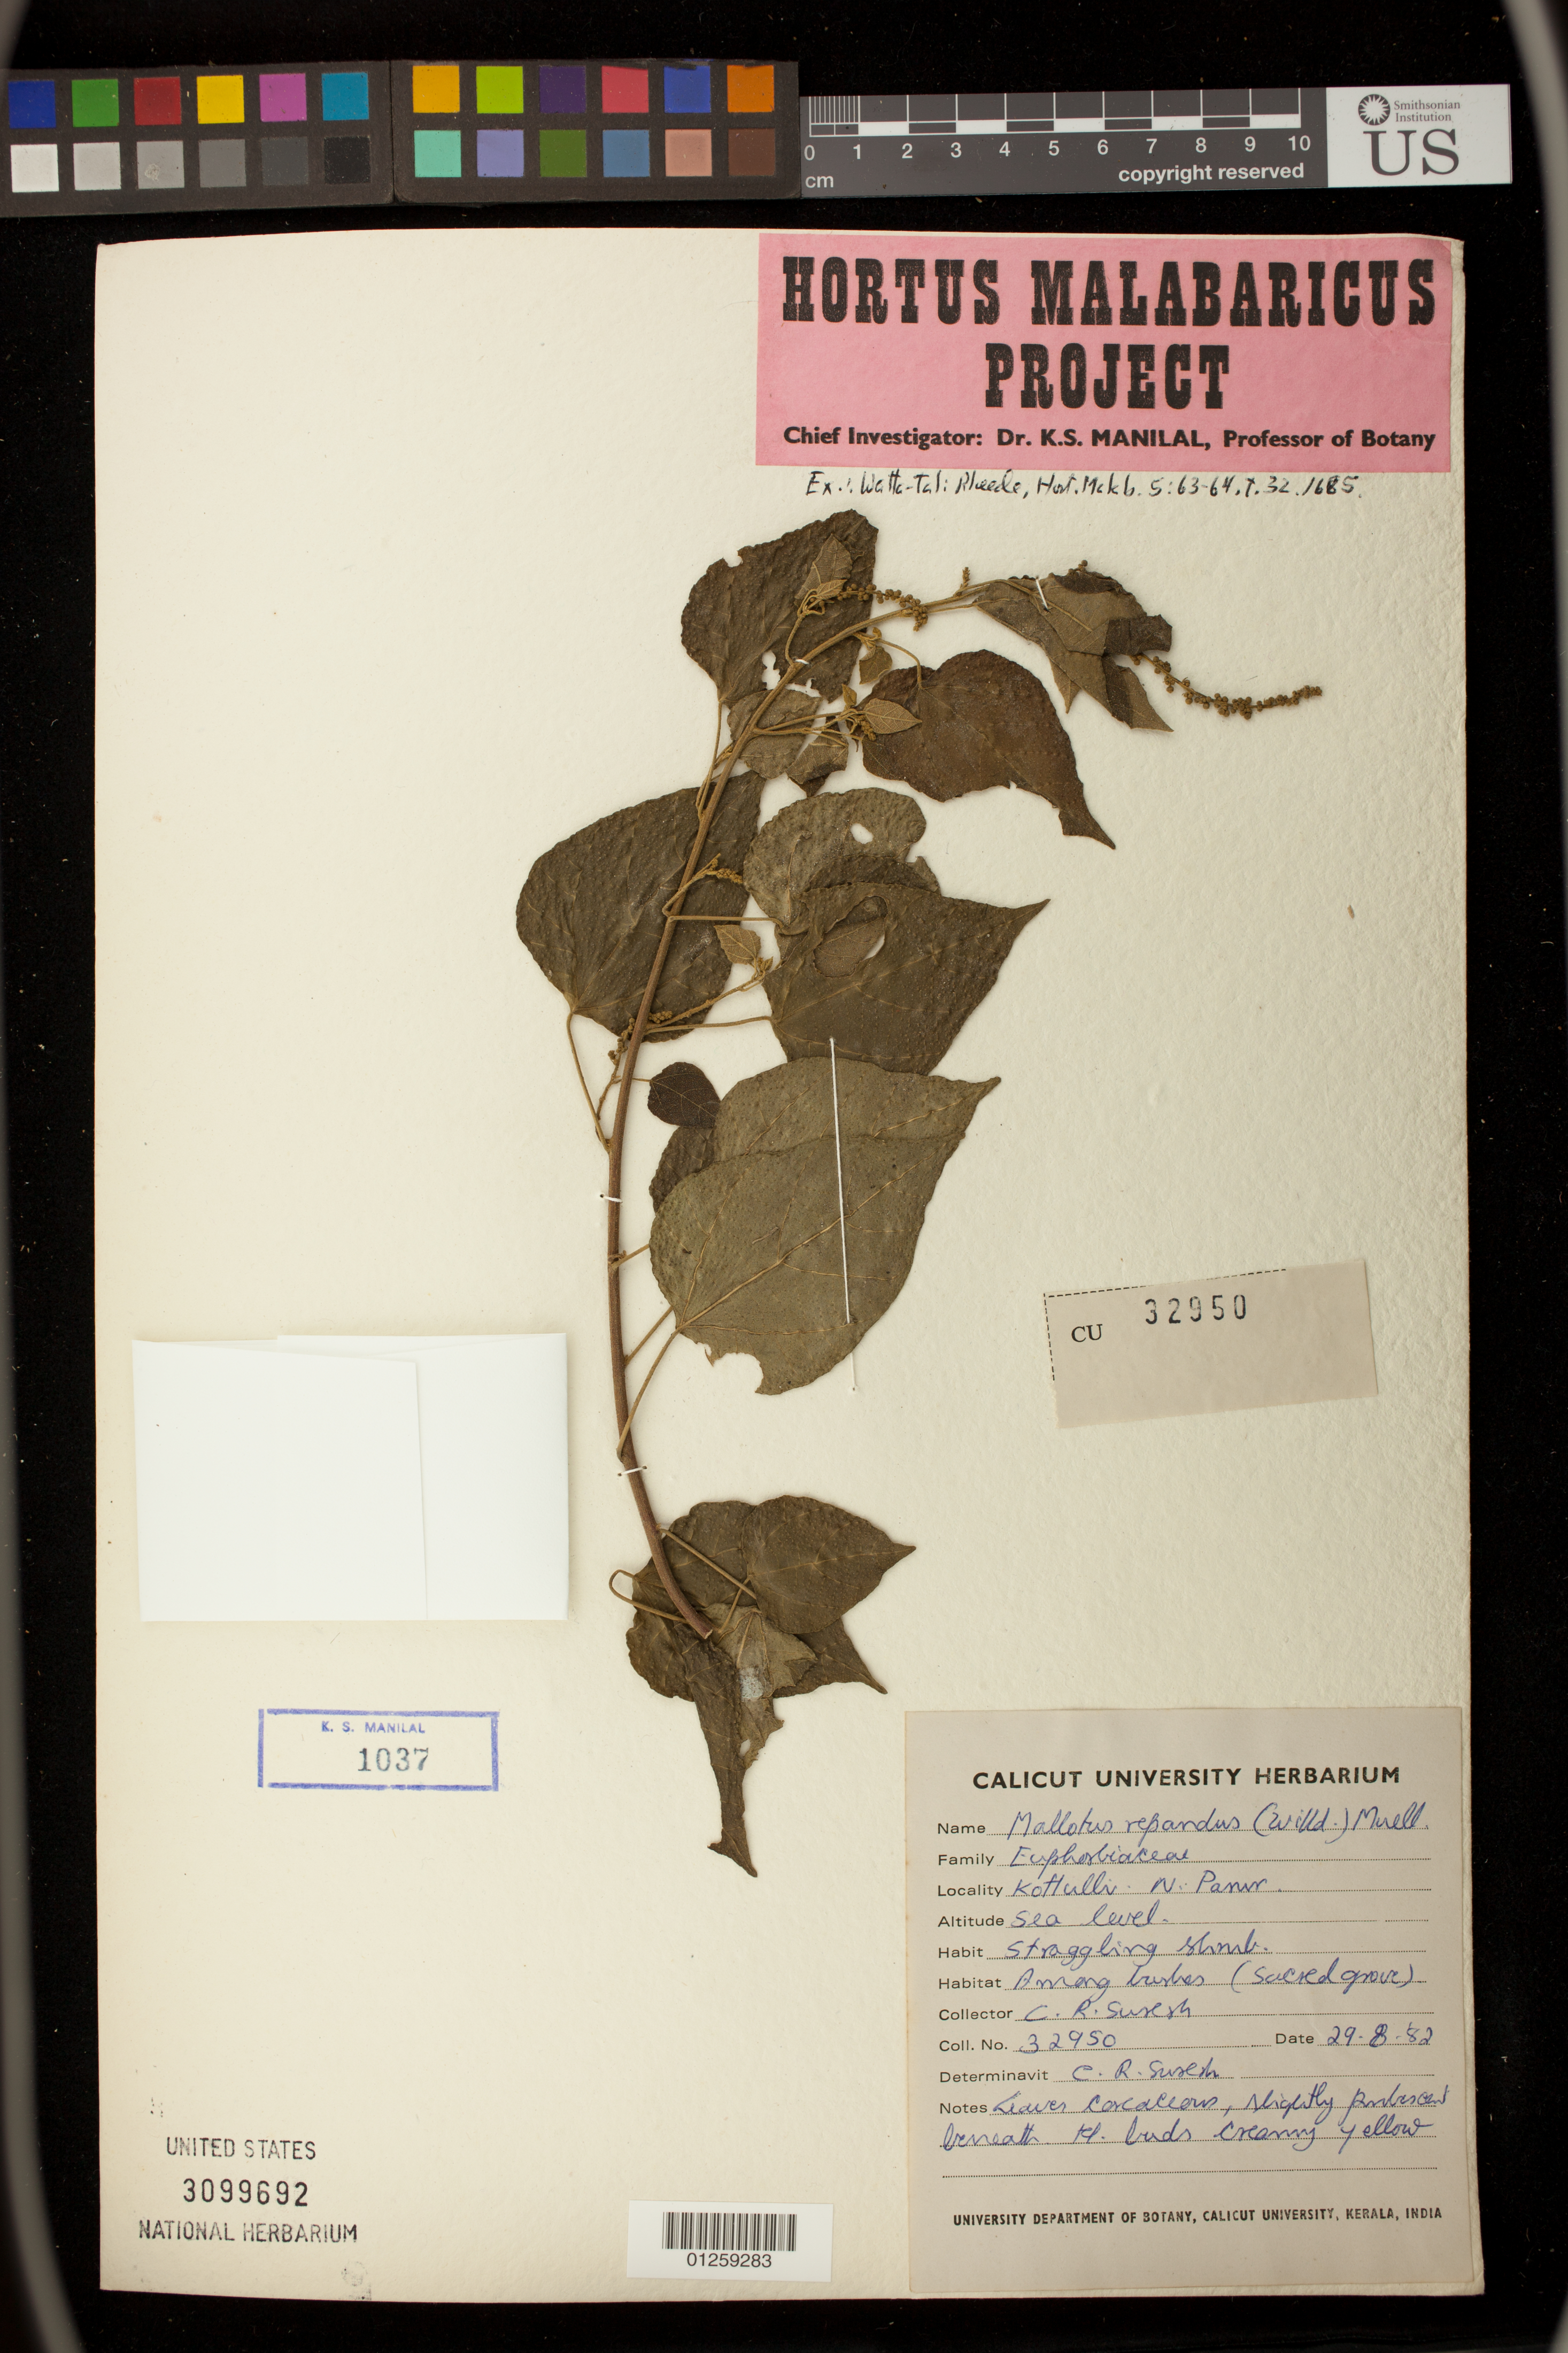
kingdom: Plantae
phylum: Tracheophyta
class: Magnoliopsida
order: Malpighiales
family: Euphorbiaceae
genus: Mallotus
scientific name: Mallotus repandus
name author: (Rottler) Müll. Arg.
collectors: C. Susesh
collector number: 32950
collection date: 1982-08-29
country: India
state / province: Kerala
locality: Kozhikode [[Kottulli]] N. Pamr.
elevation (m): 0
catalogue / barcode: US 3099692